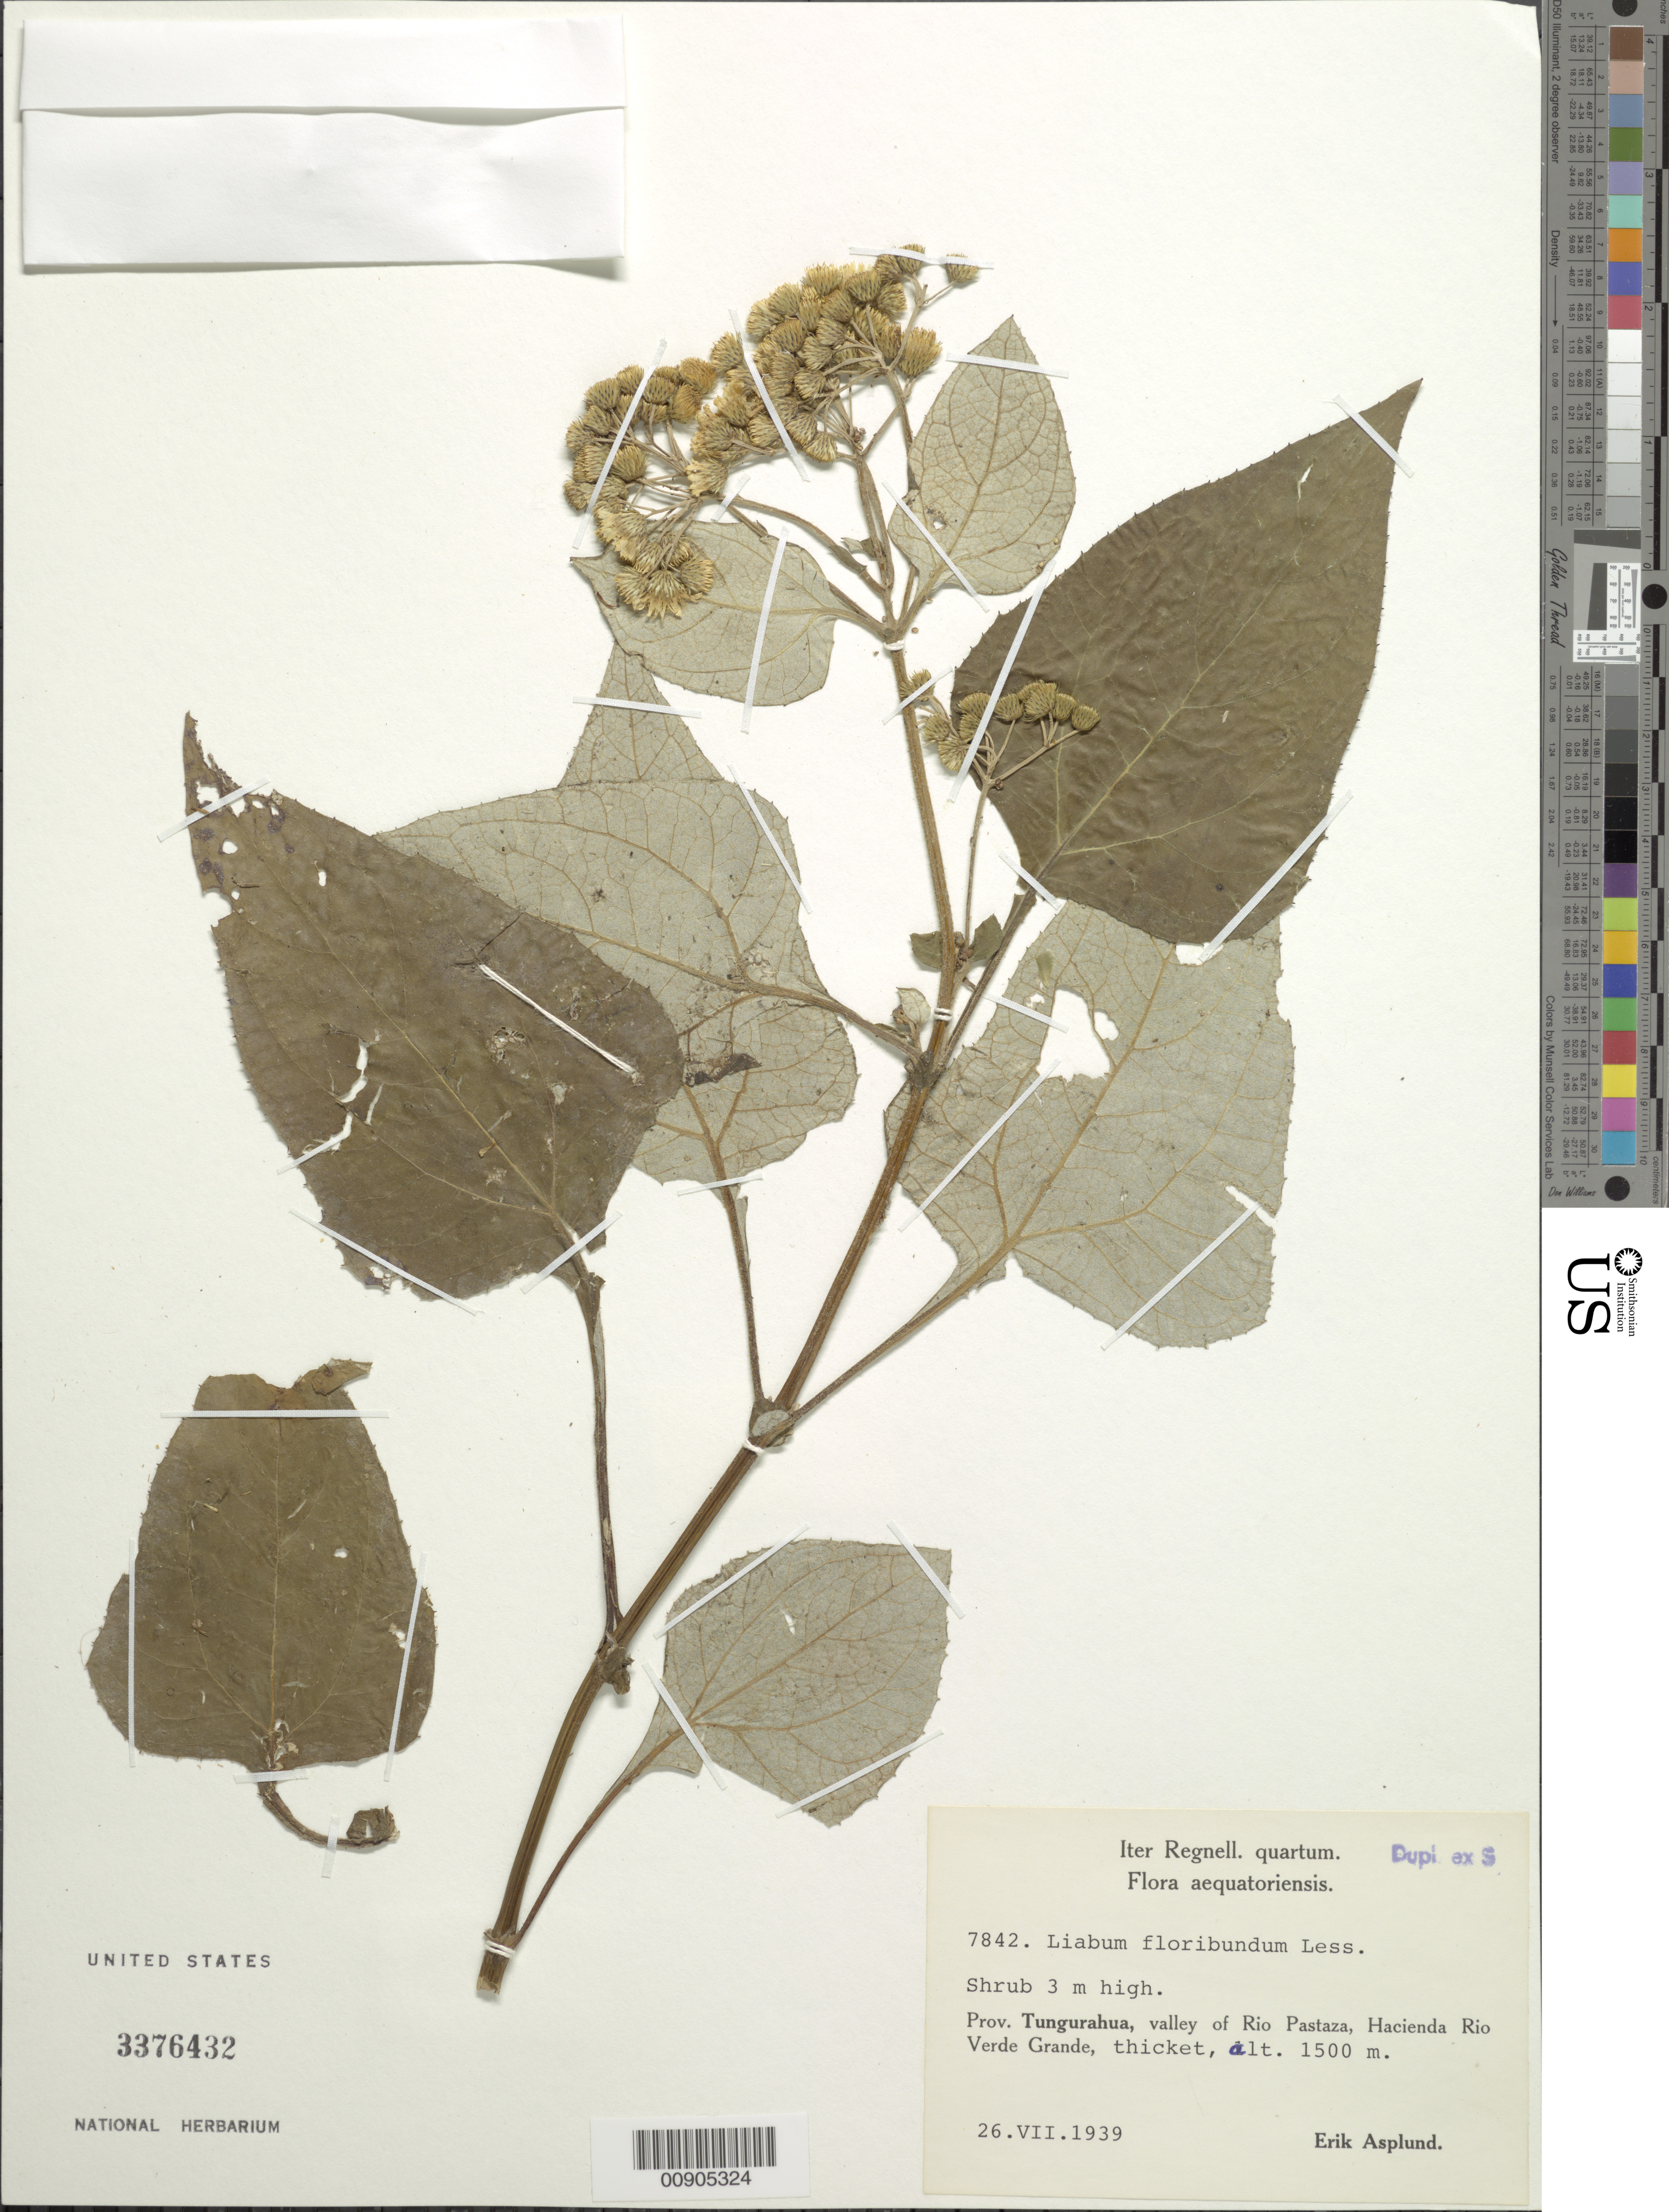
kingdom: Plantae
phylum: Tracheophyta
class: Magnoliopsida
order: Asterales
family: Asteraceae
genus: Liabum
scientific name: Liabum floribundum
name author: Less.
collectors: E. Asplund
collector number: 7842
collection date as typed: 26 July 1939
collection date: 1939-07-26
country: Ecuador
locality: Prov. Tungurahua, valley of Río Pastaza, Hacienda Río Verde Grande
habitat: Thicket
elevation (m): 1500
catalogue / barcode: US 3376432